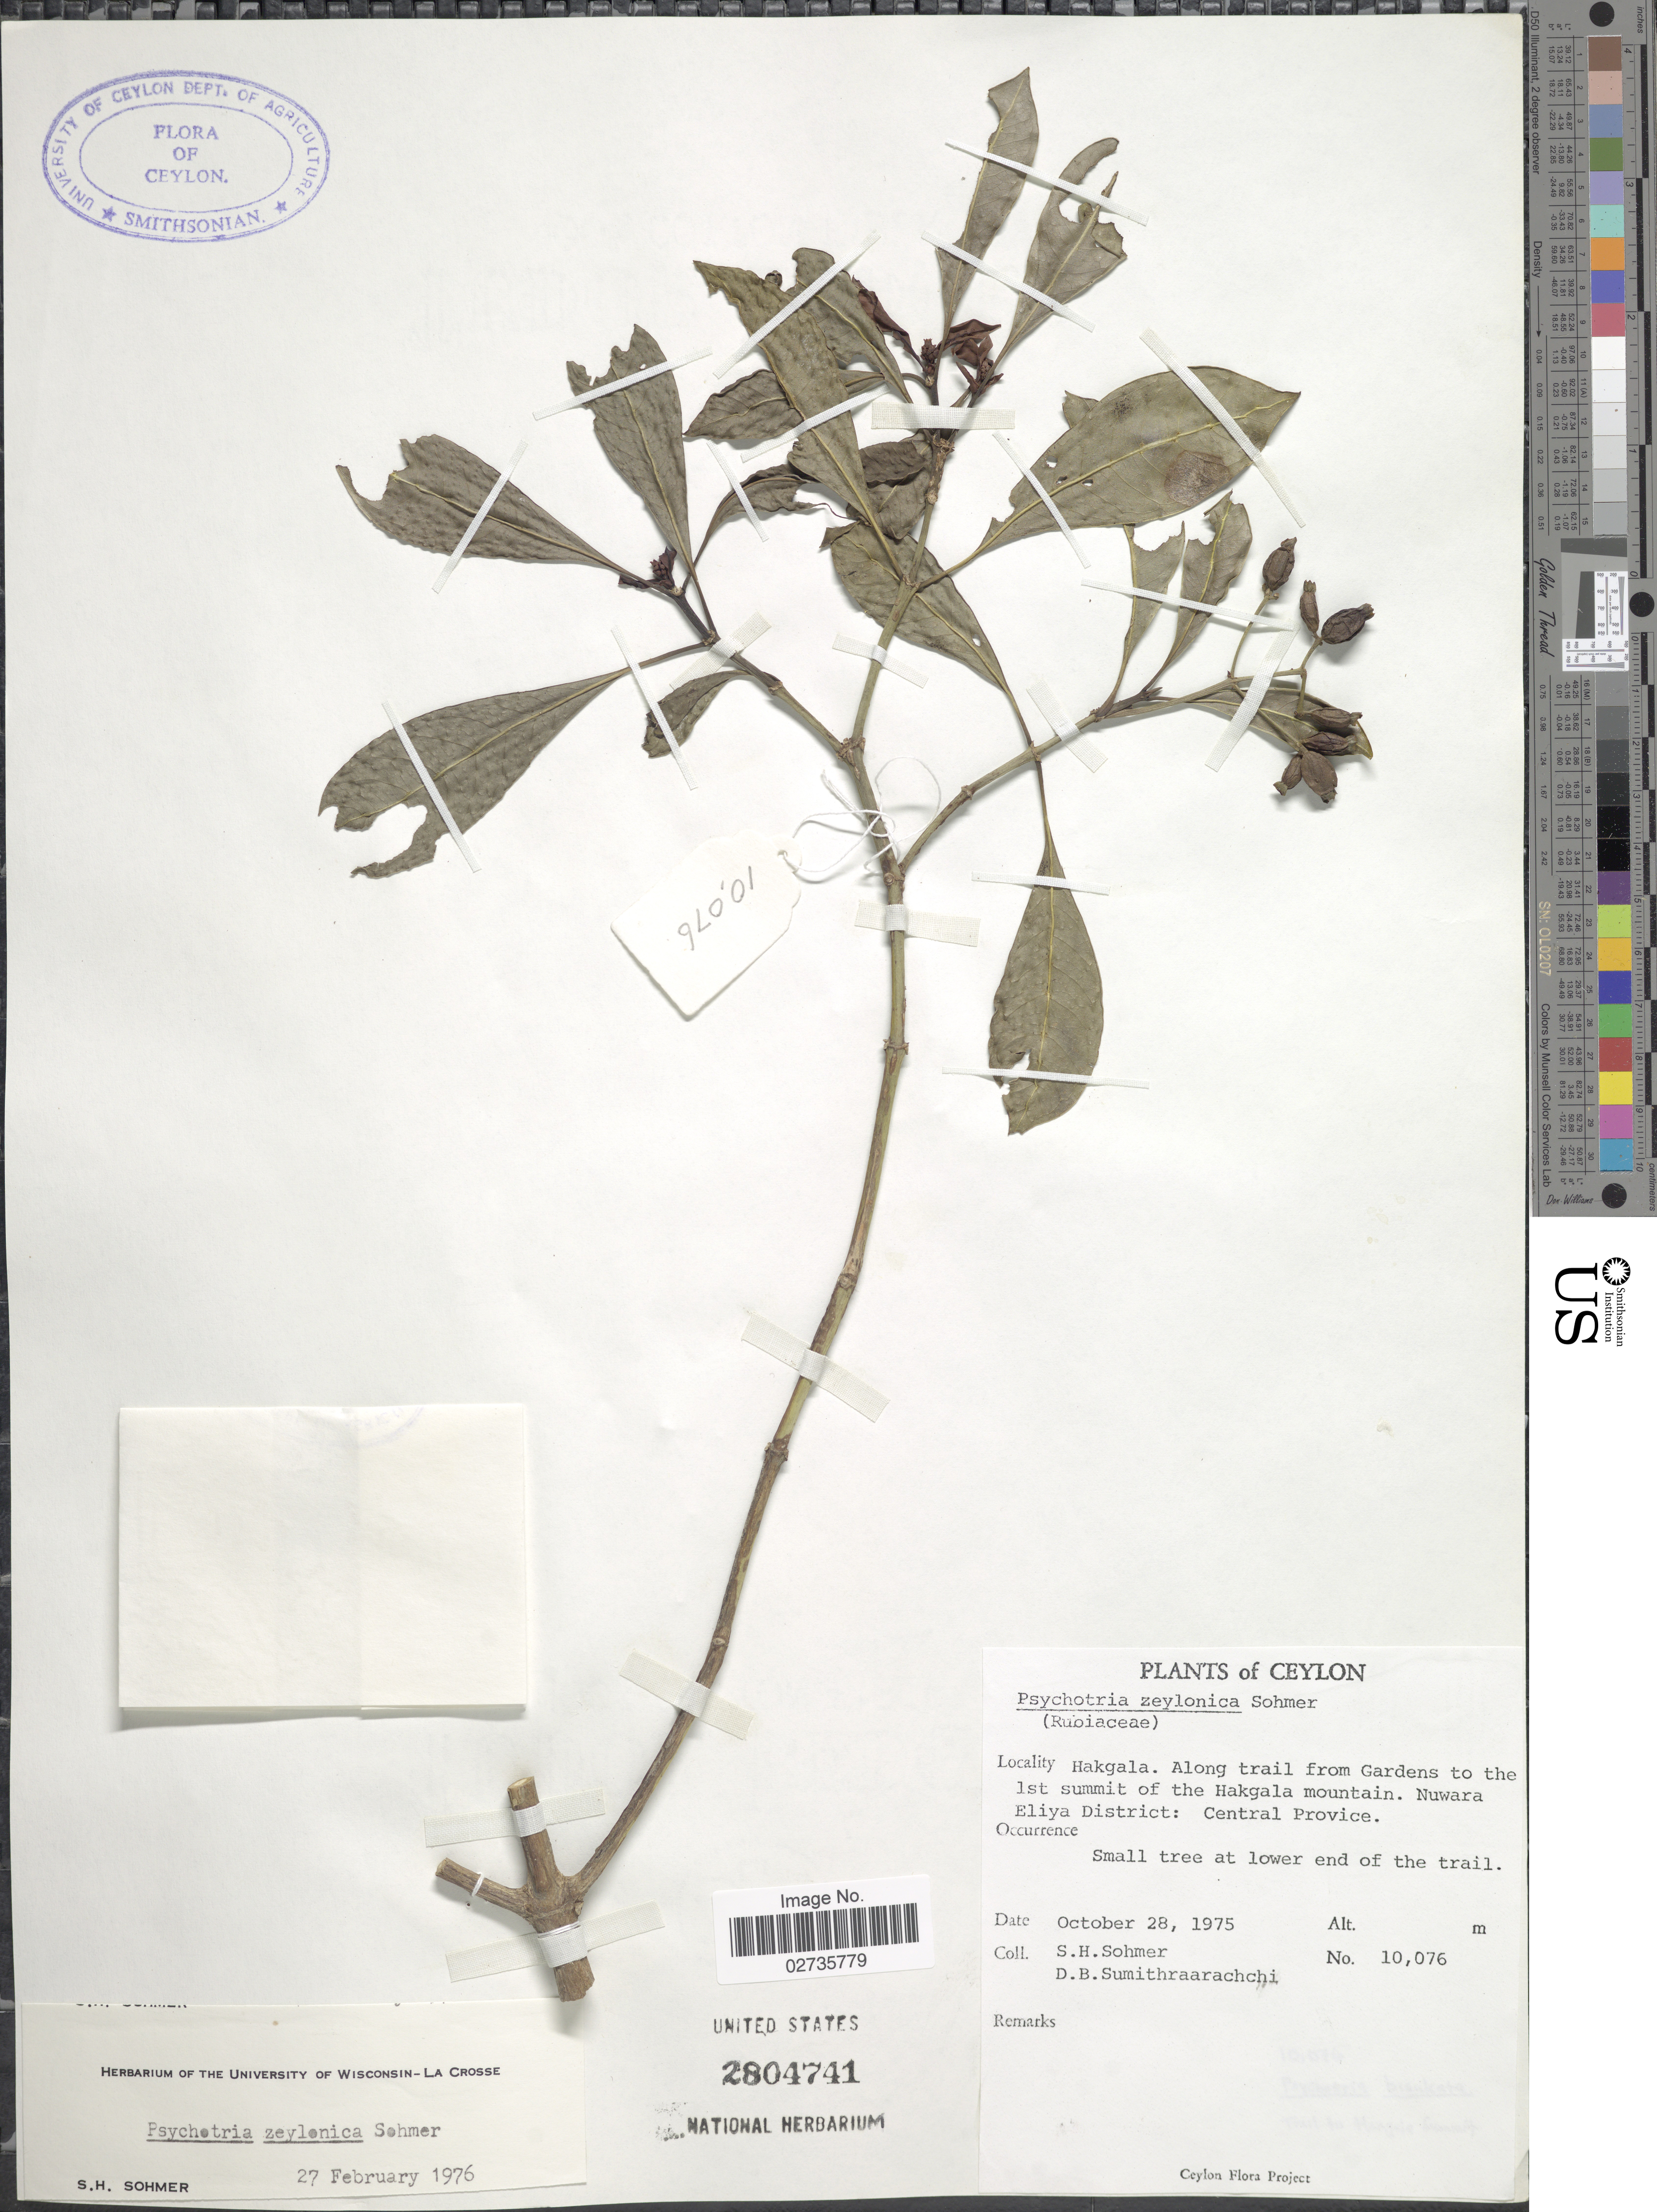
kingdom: Plantae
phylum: Tracheophyta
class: Magnoliopsida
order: Gentianales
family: Rubiaceae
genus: Psychotria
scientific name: Psychotria zeylanica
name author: Sohmer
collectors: S. H. Sohmer & D. B. Sumithraarachchi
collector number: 10076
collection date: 1975-10-28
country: Sri Lanka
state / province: Central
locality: Ceylon, Hakgala. Along trail from Gardens to the 1st summit of the Hakgala mountain. Nuwara Eliya District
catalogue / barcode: US 2804741